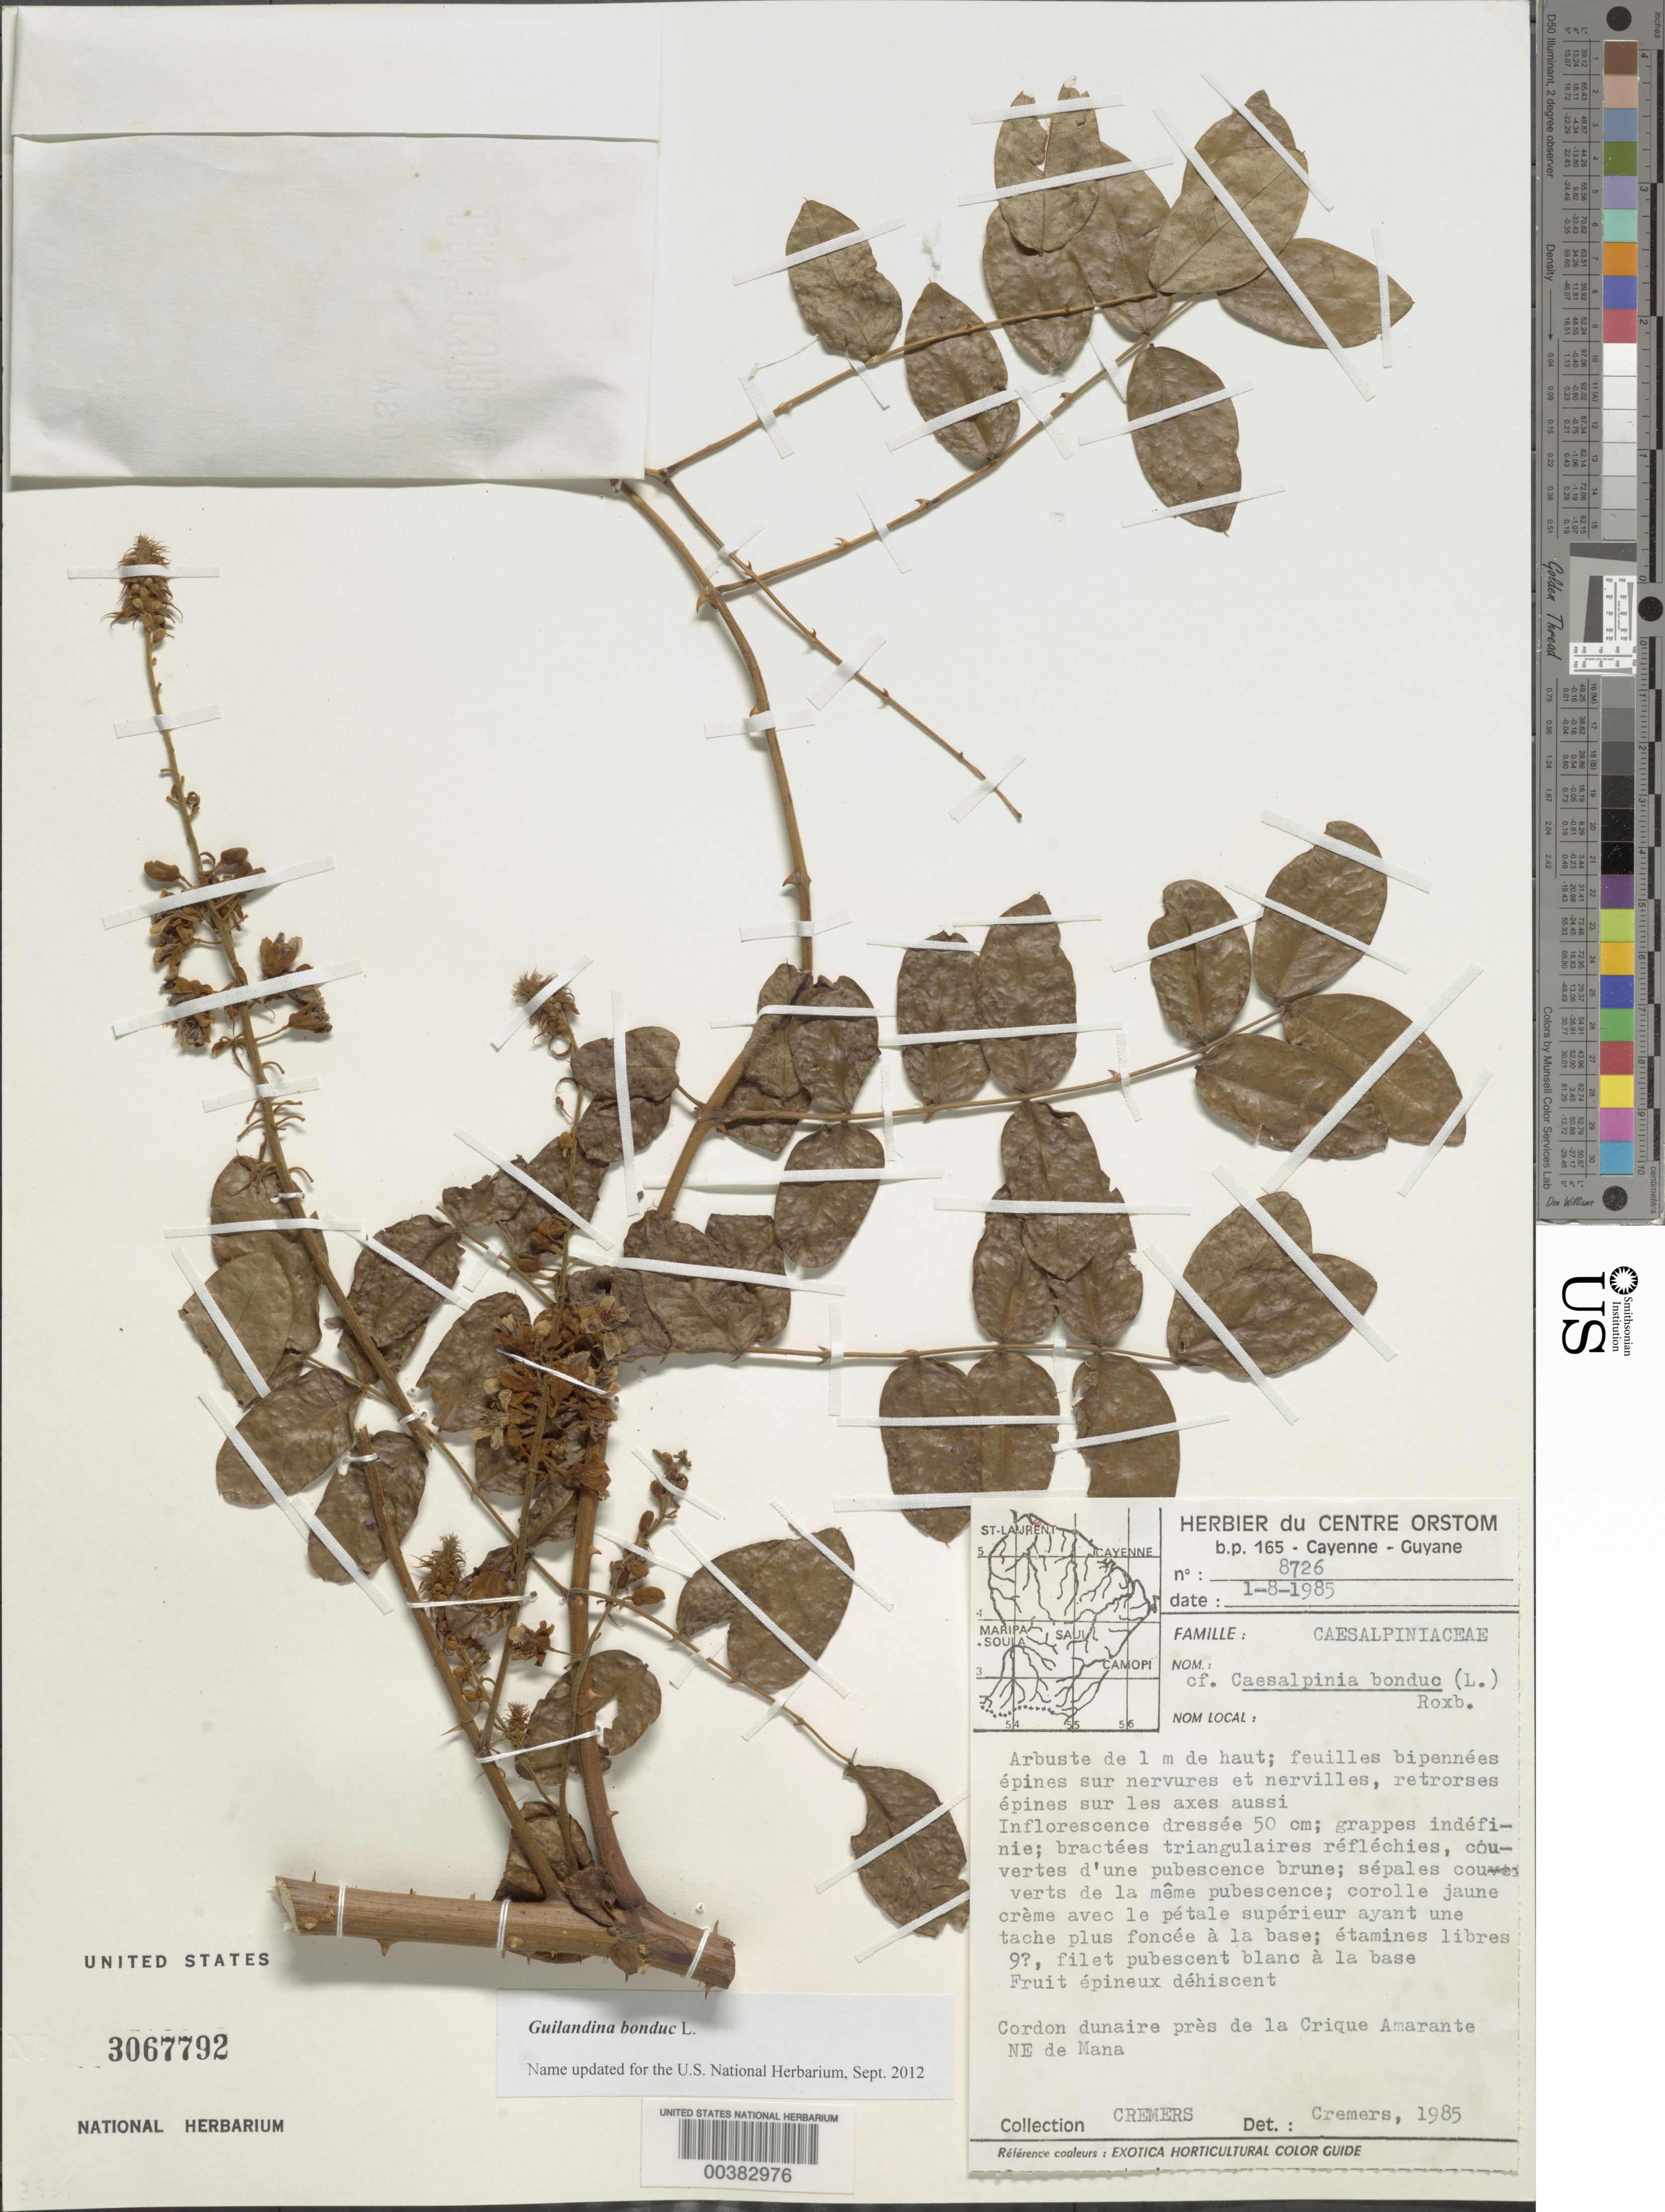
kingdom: Plantae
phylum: Tracheophyta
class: Magnoliopsida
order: Fabales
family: Fabaceae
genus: Guilandina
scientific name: Guilandina bonduc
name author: L.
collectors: G. Cremers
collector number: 8726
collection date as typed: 01 Aug 1985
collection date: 1985-08-01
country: French Guiana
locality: Cordon dunaire pres de la crique amarante ne de mana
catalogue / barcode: US 3067792